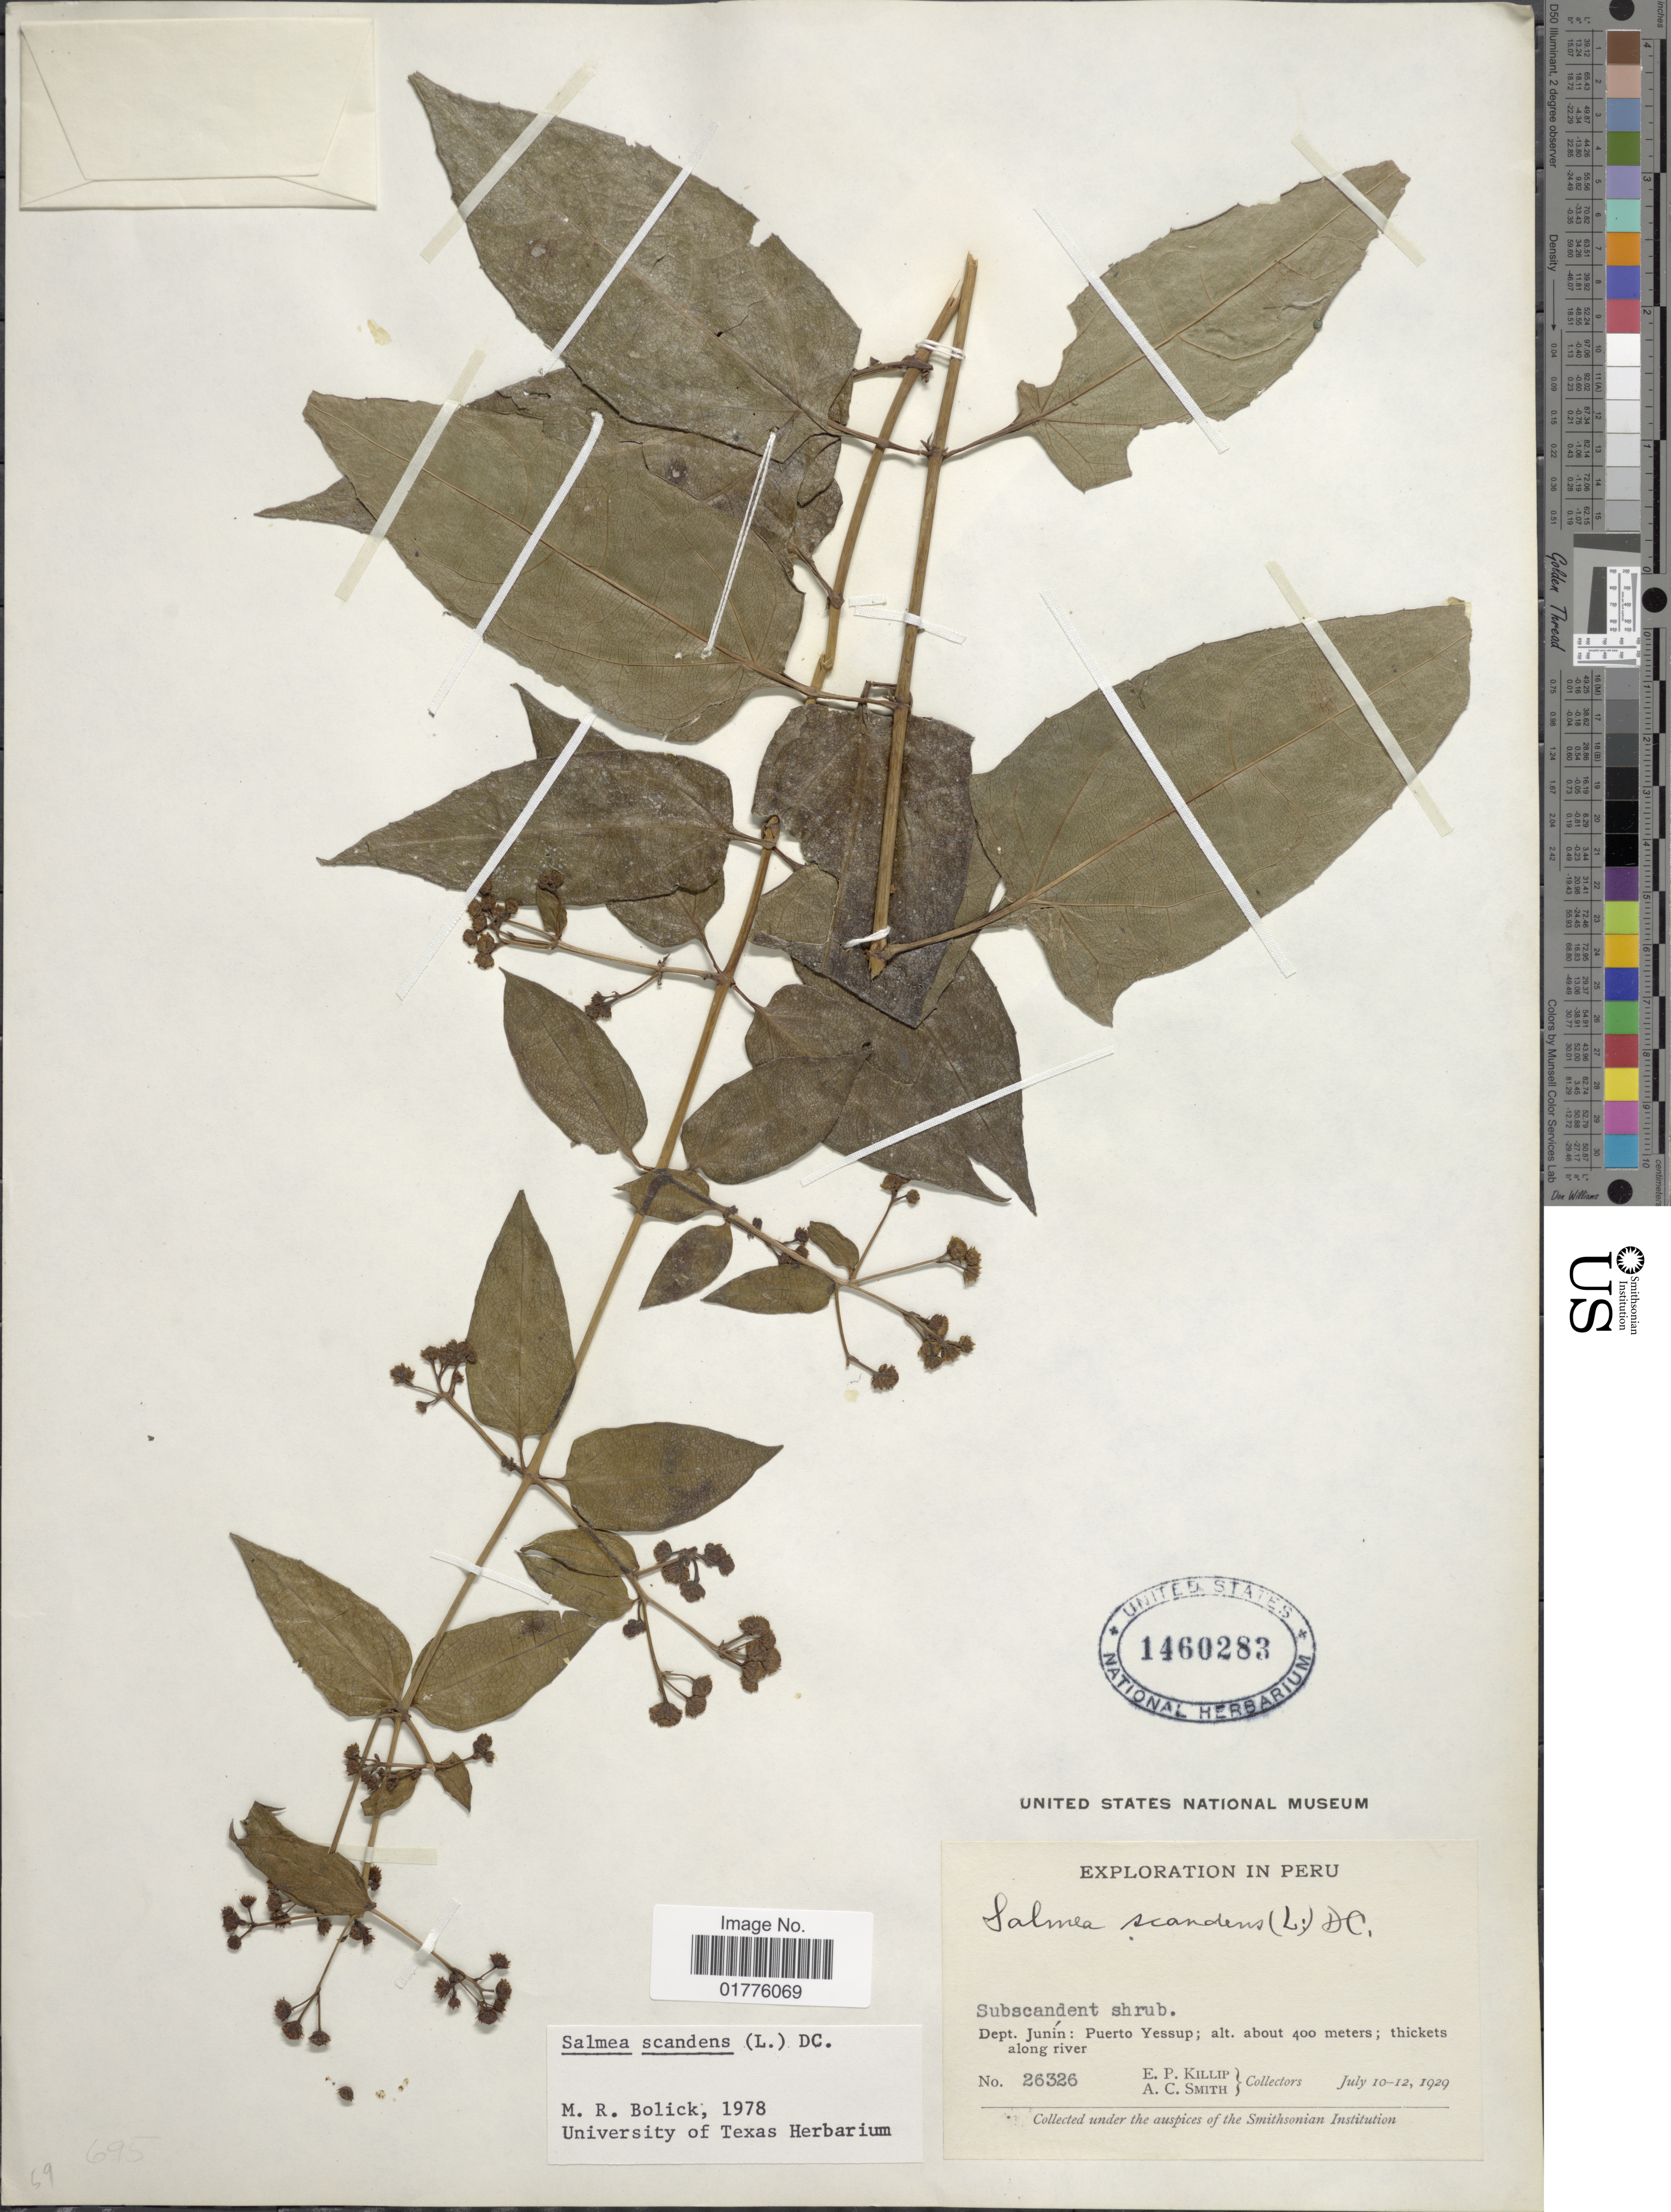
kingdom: Plantae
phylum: Tracheophyta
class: Magnoliopsida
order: Asterales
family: Asteraceae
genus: Salmea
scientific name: Salmea scandens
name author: (L.) DC.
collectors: E. P. Killip & A. C. Smith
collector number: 26326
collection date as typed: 9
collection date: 1929-07-10/1929-07-12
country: Peru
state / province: Junín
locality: Dept. Junín; Puerto Yessup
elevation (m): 400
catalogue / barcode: US 1460283